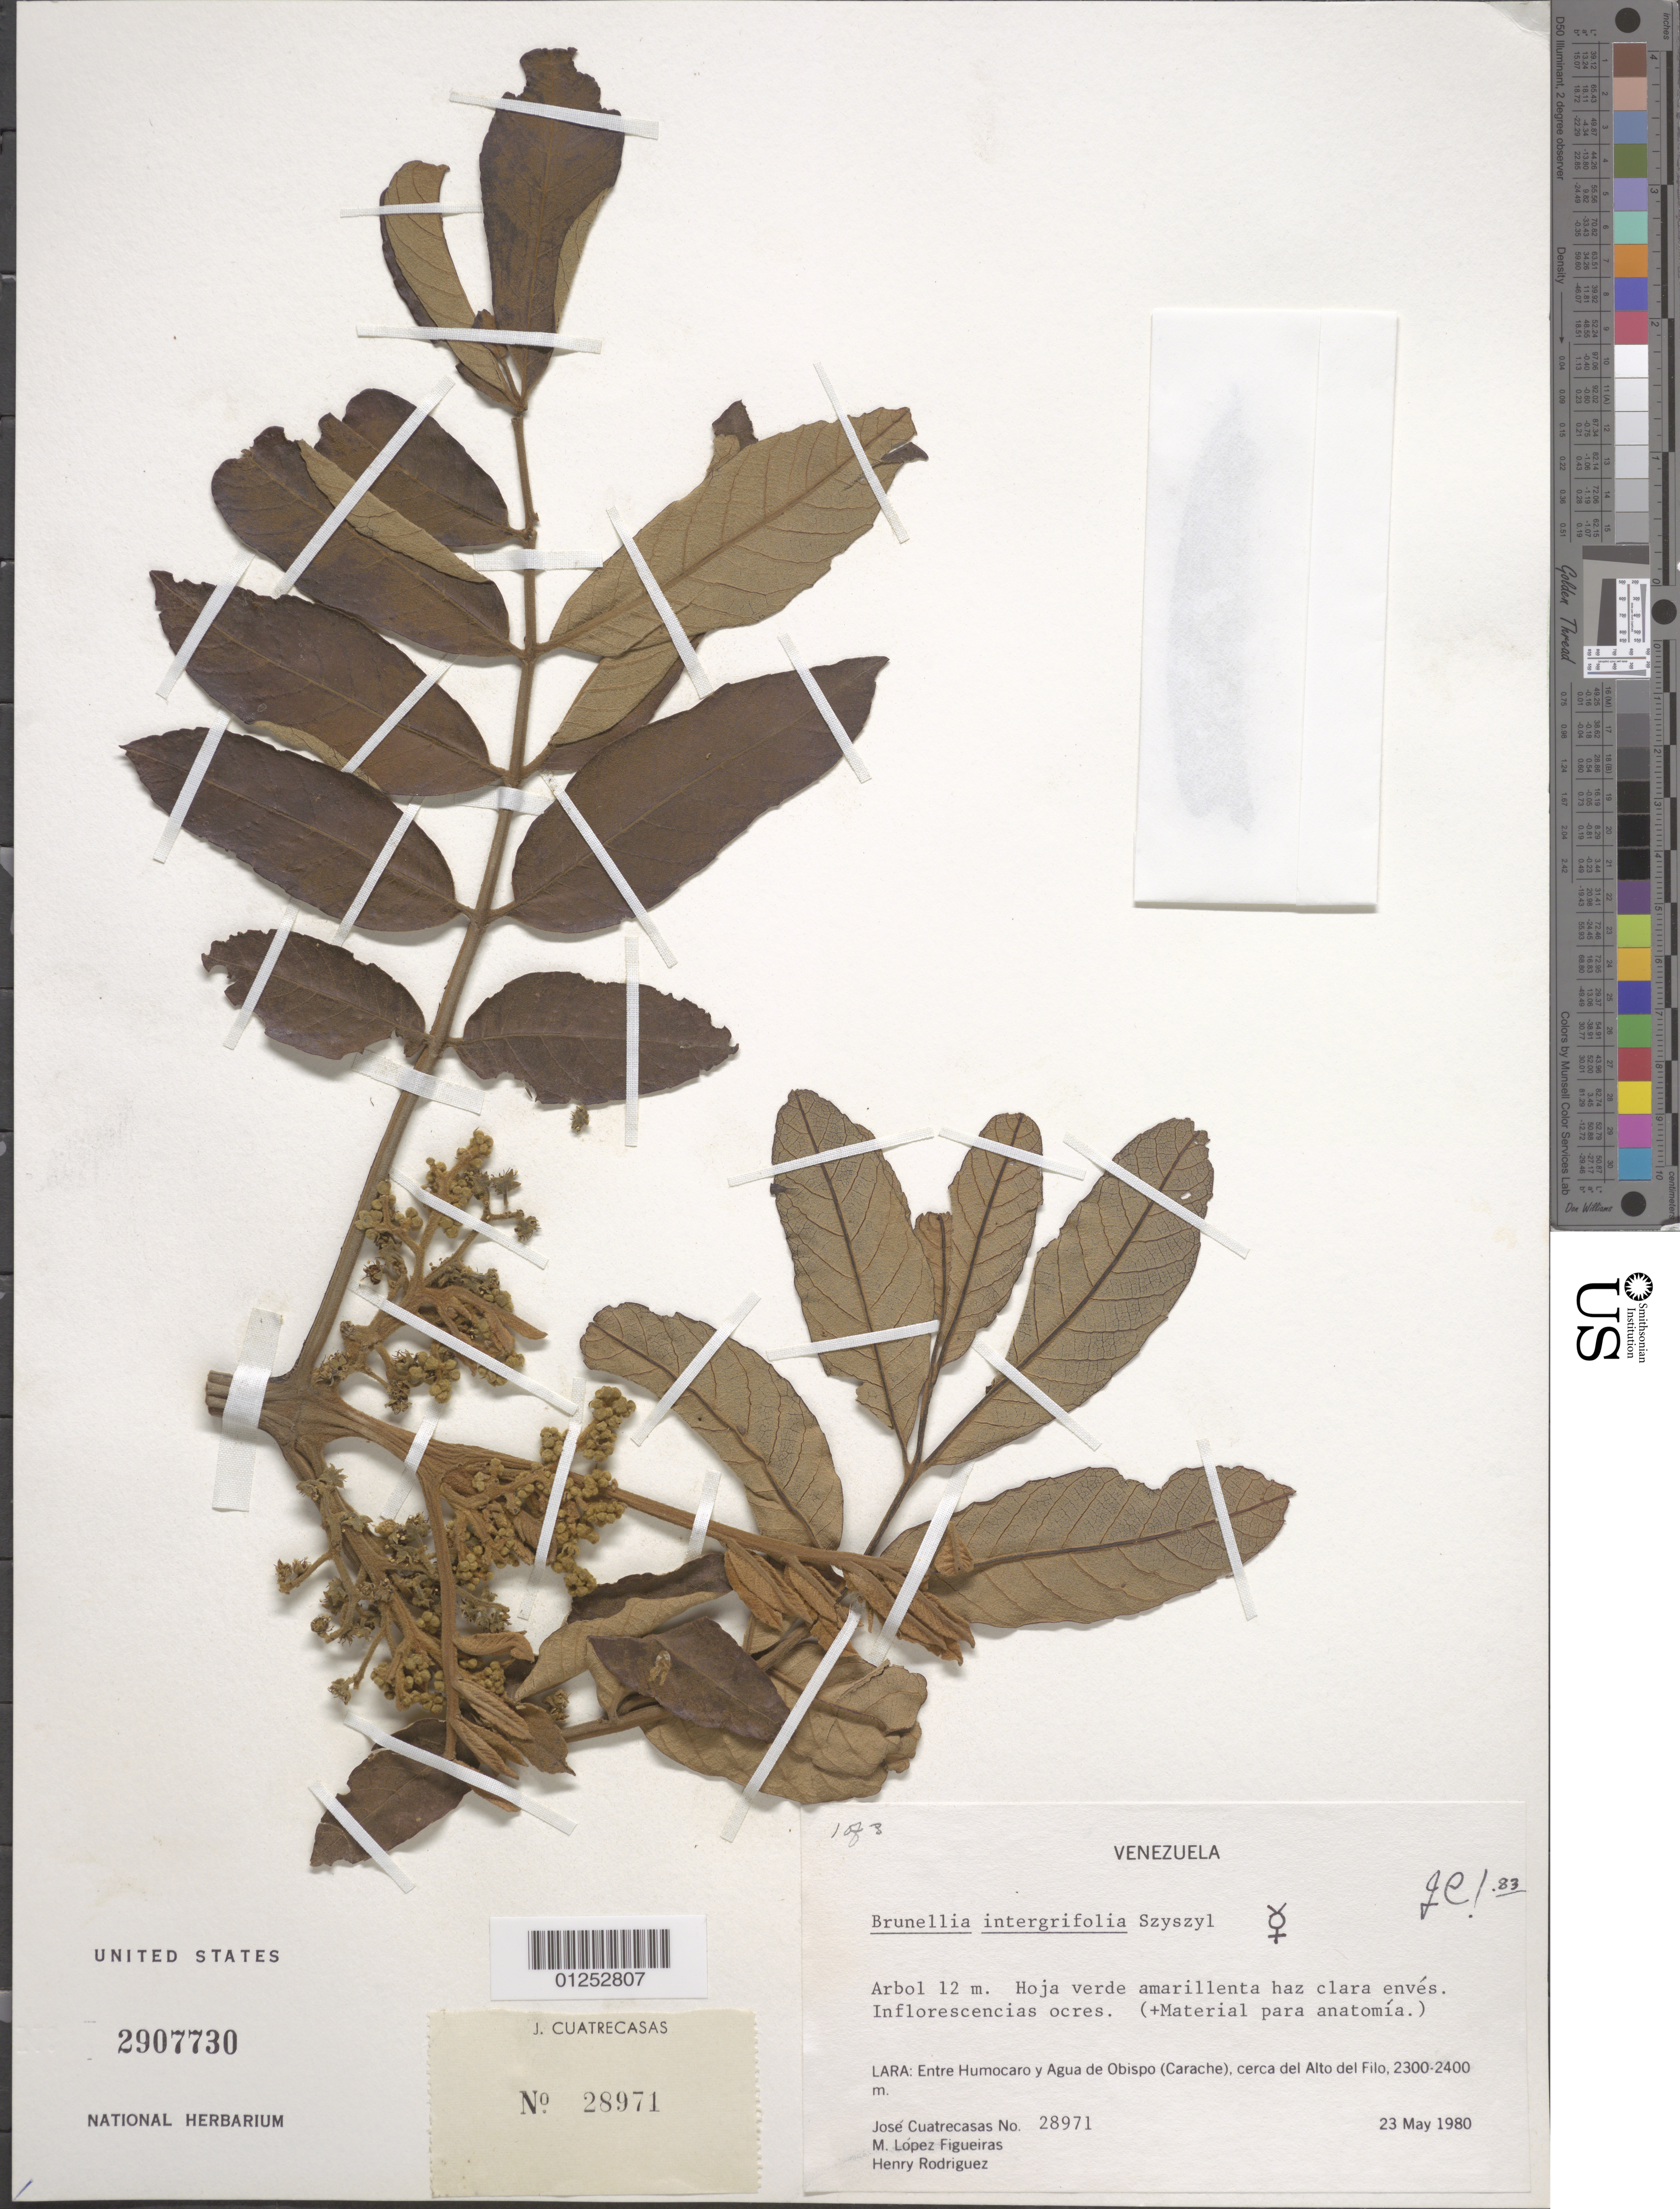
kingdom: Plantae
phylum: Tracheophyta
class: Magnoliopsida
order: Oxalidales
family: Brunelliaceae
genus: Brunellia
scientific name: Brunellia integrifolia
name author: Szyszyl.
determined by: Cuatrecasas, J.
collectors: J. Cuatrecasas, M. López Figueiras & H. Rodriguez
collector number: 28971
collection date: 1980-05-23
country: Venezuela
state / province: Lara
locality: Entre Humocaro y Agua de Obispo (Carache), cerca del Alto del Filo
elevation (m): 2300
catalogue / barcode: US 2907730